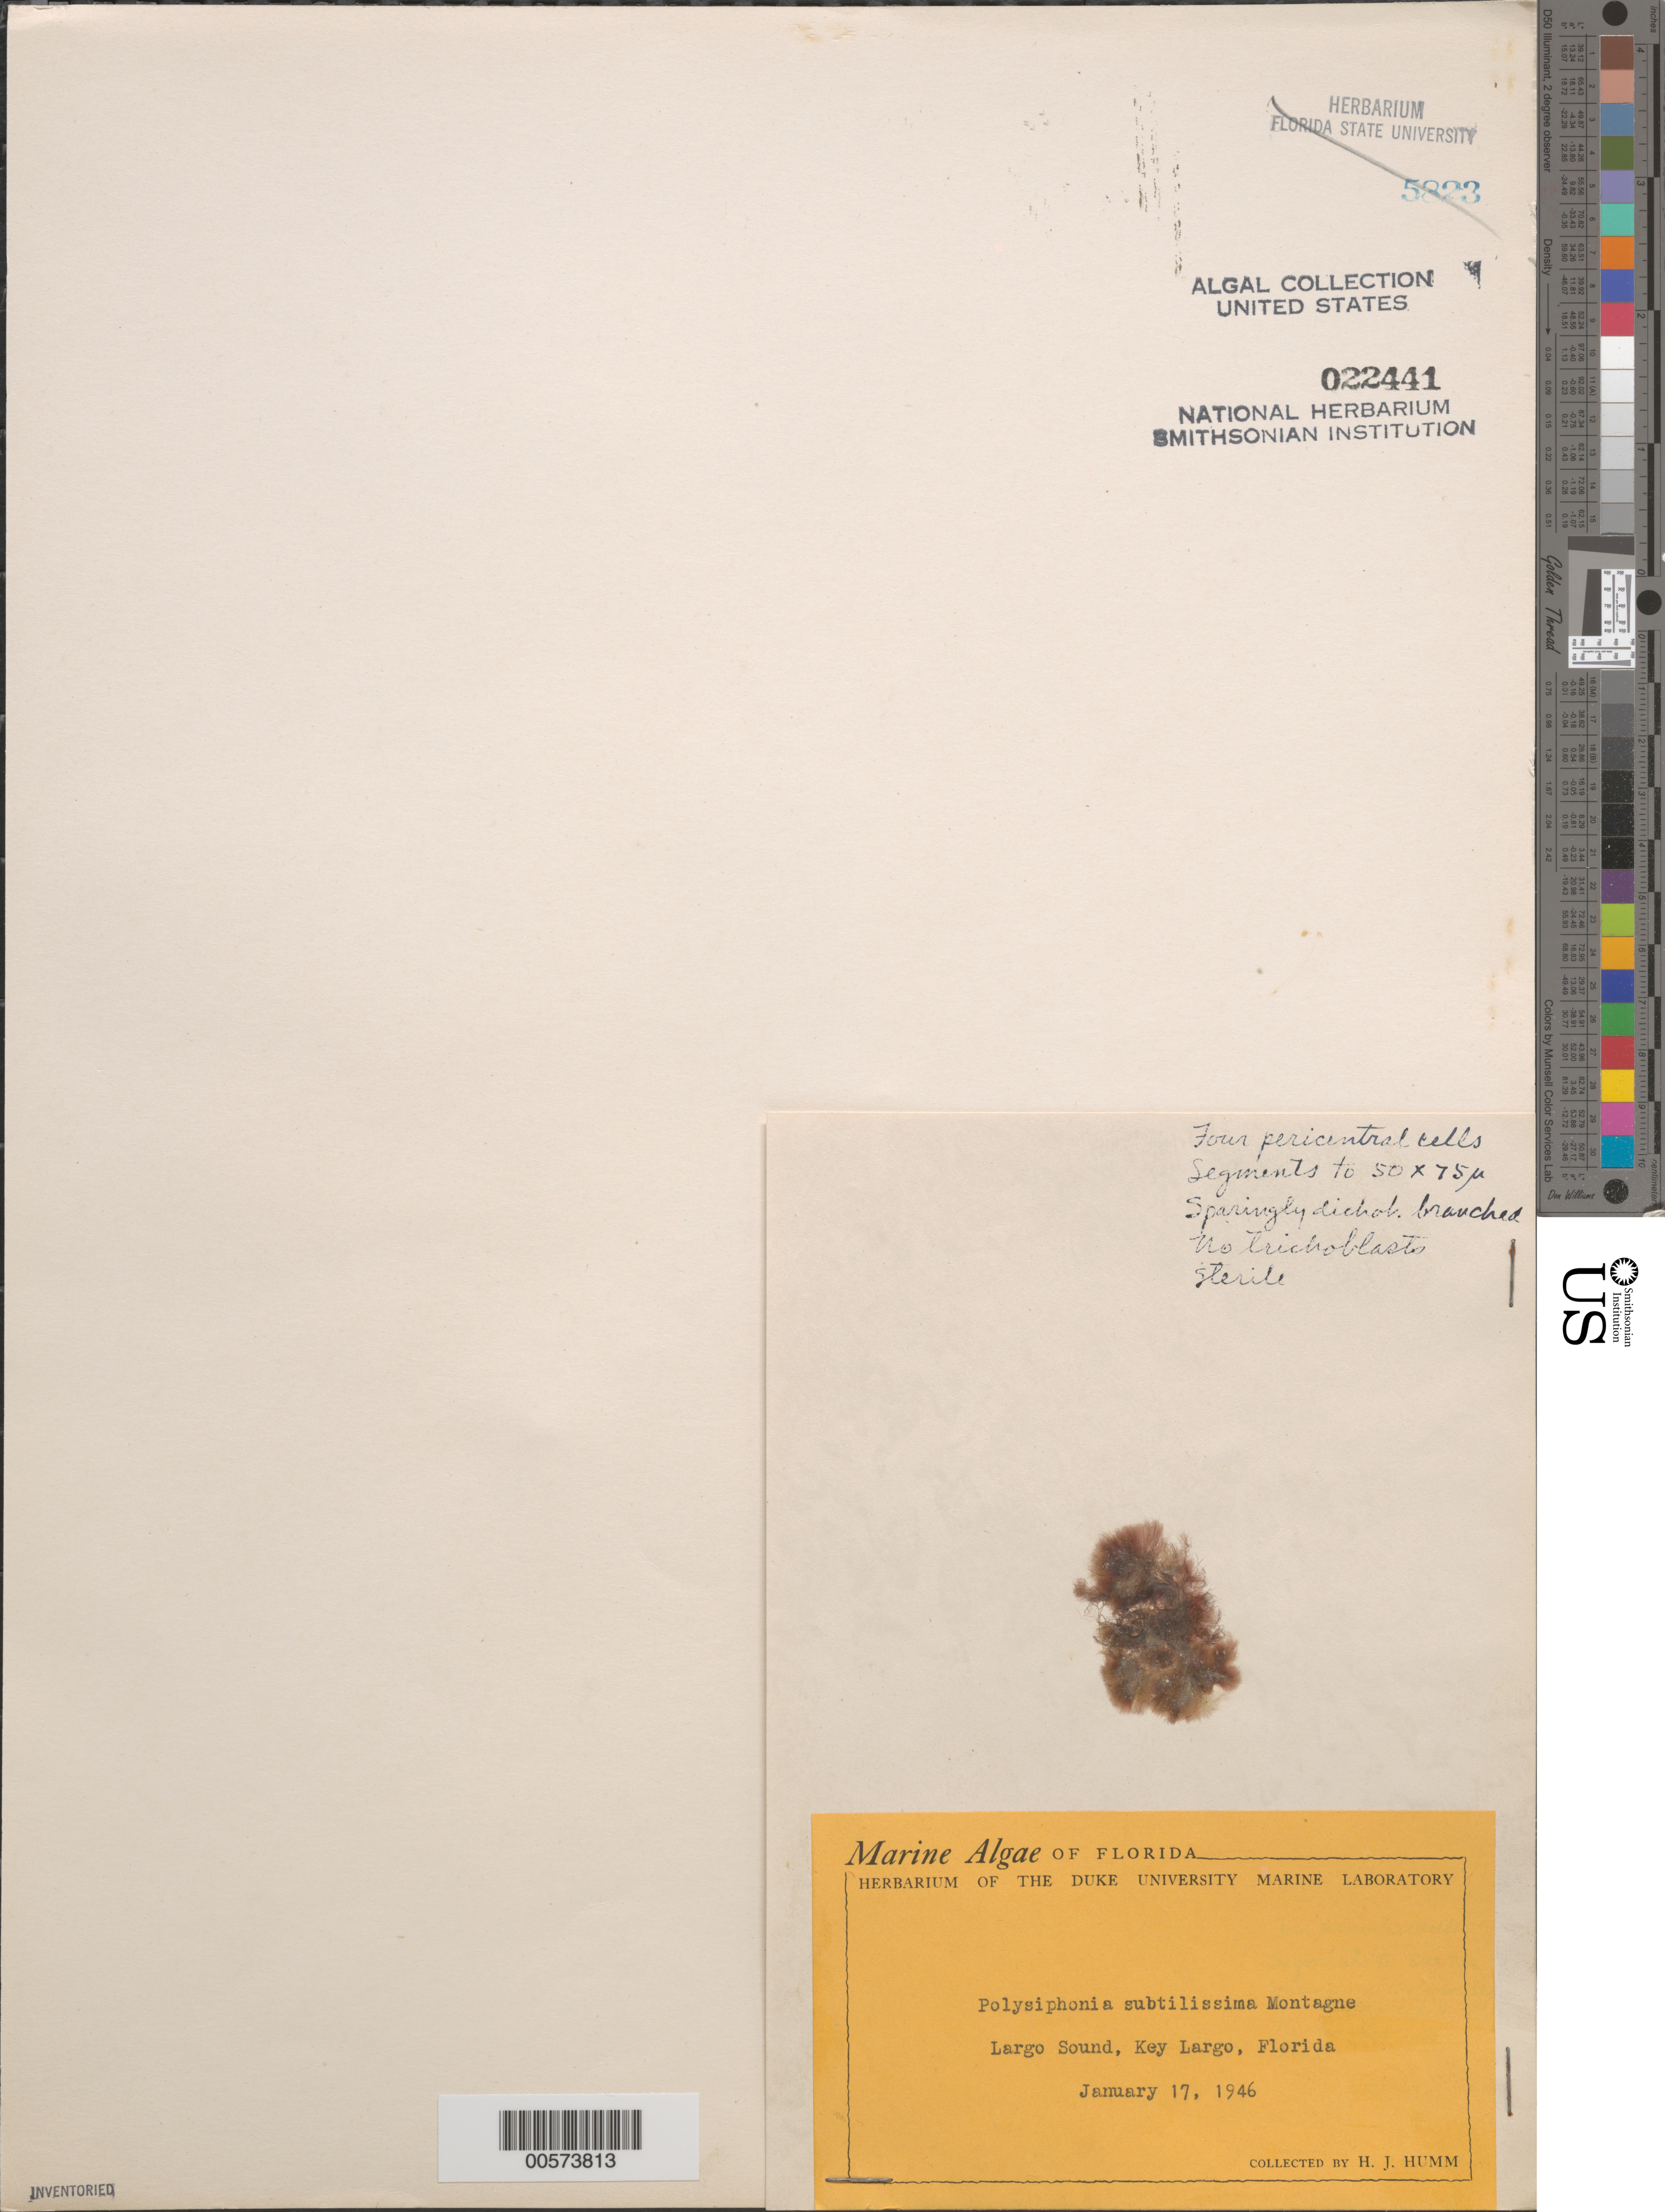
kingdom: Plantae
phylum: Rhodophyta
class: Florideophyceae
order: Ceramiales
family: Rhodomelaceae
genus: Polysiphonia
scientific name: Polysiphonia subtilissima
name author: Mont.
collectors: H. J. Humm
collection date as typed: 17 Jan 1946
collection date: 1946-01-17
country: United States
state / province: Florida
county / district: Monroe County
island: Key Largo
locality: Largo Sound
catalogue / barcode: US 22441